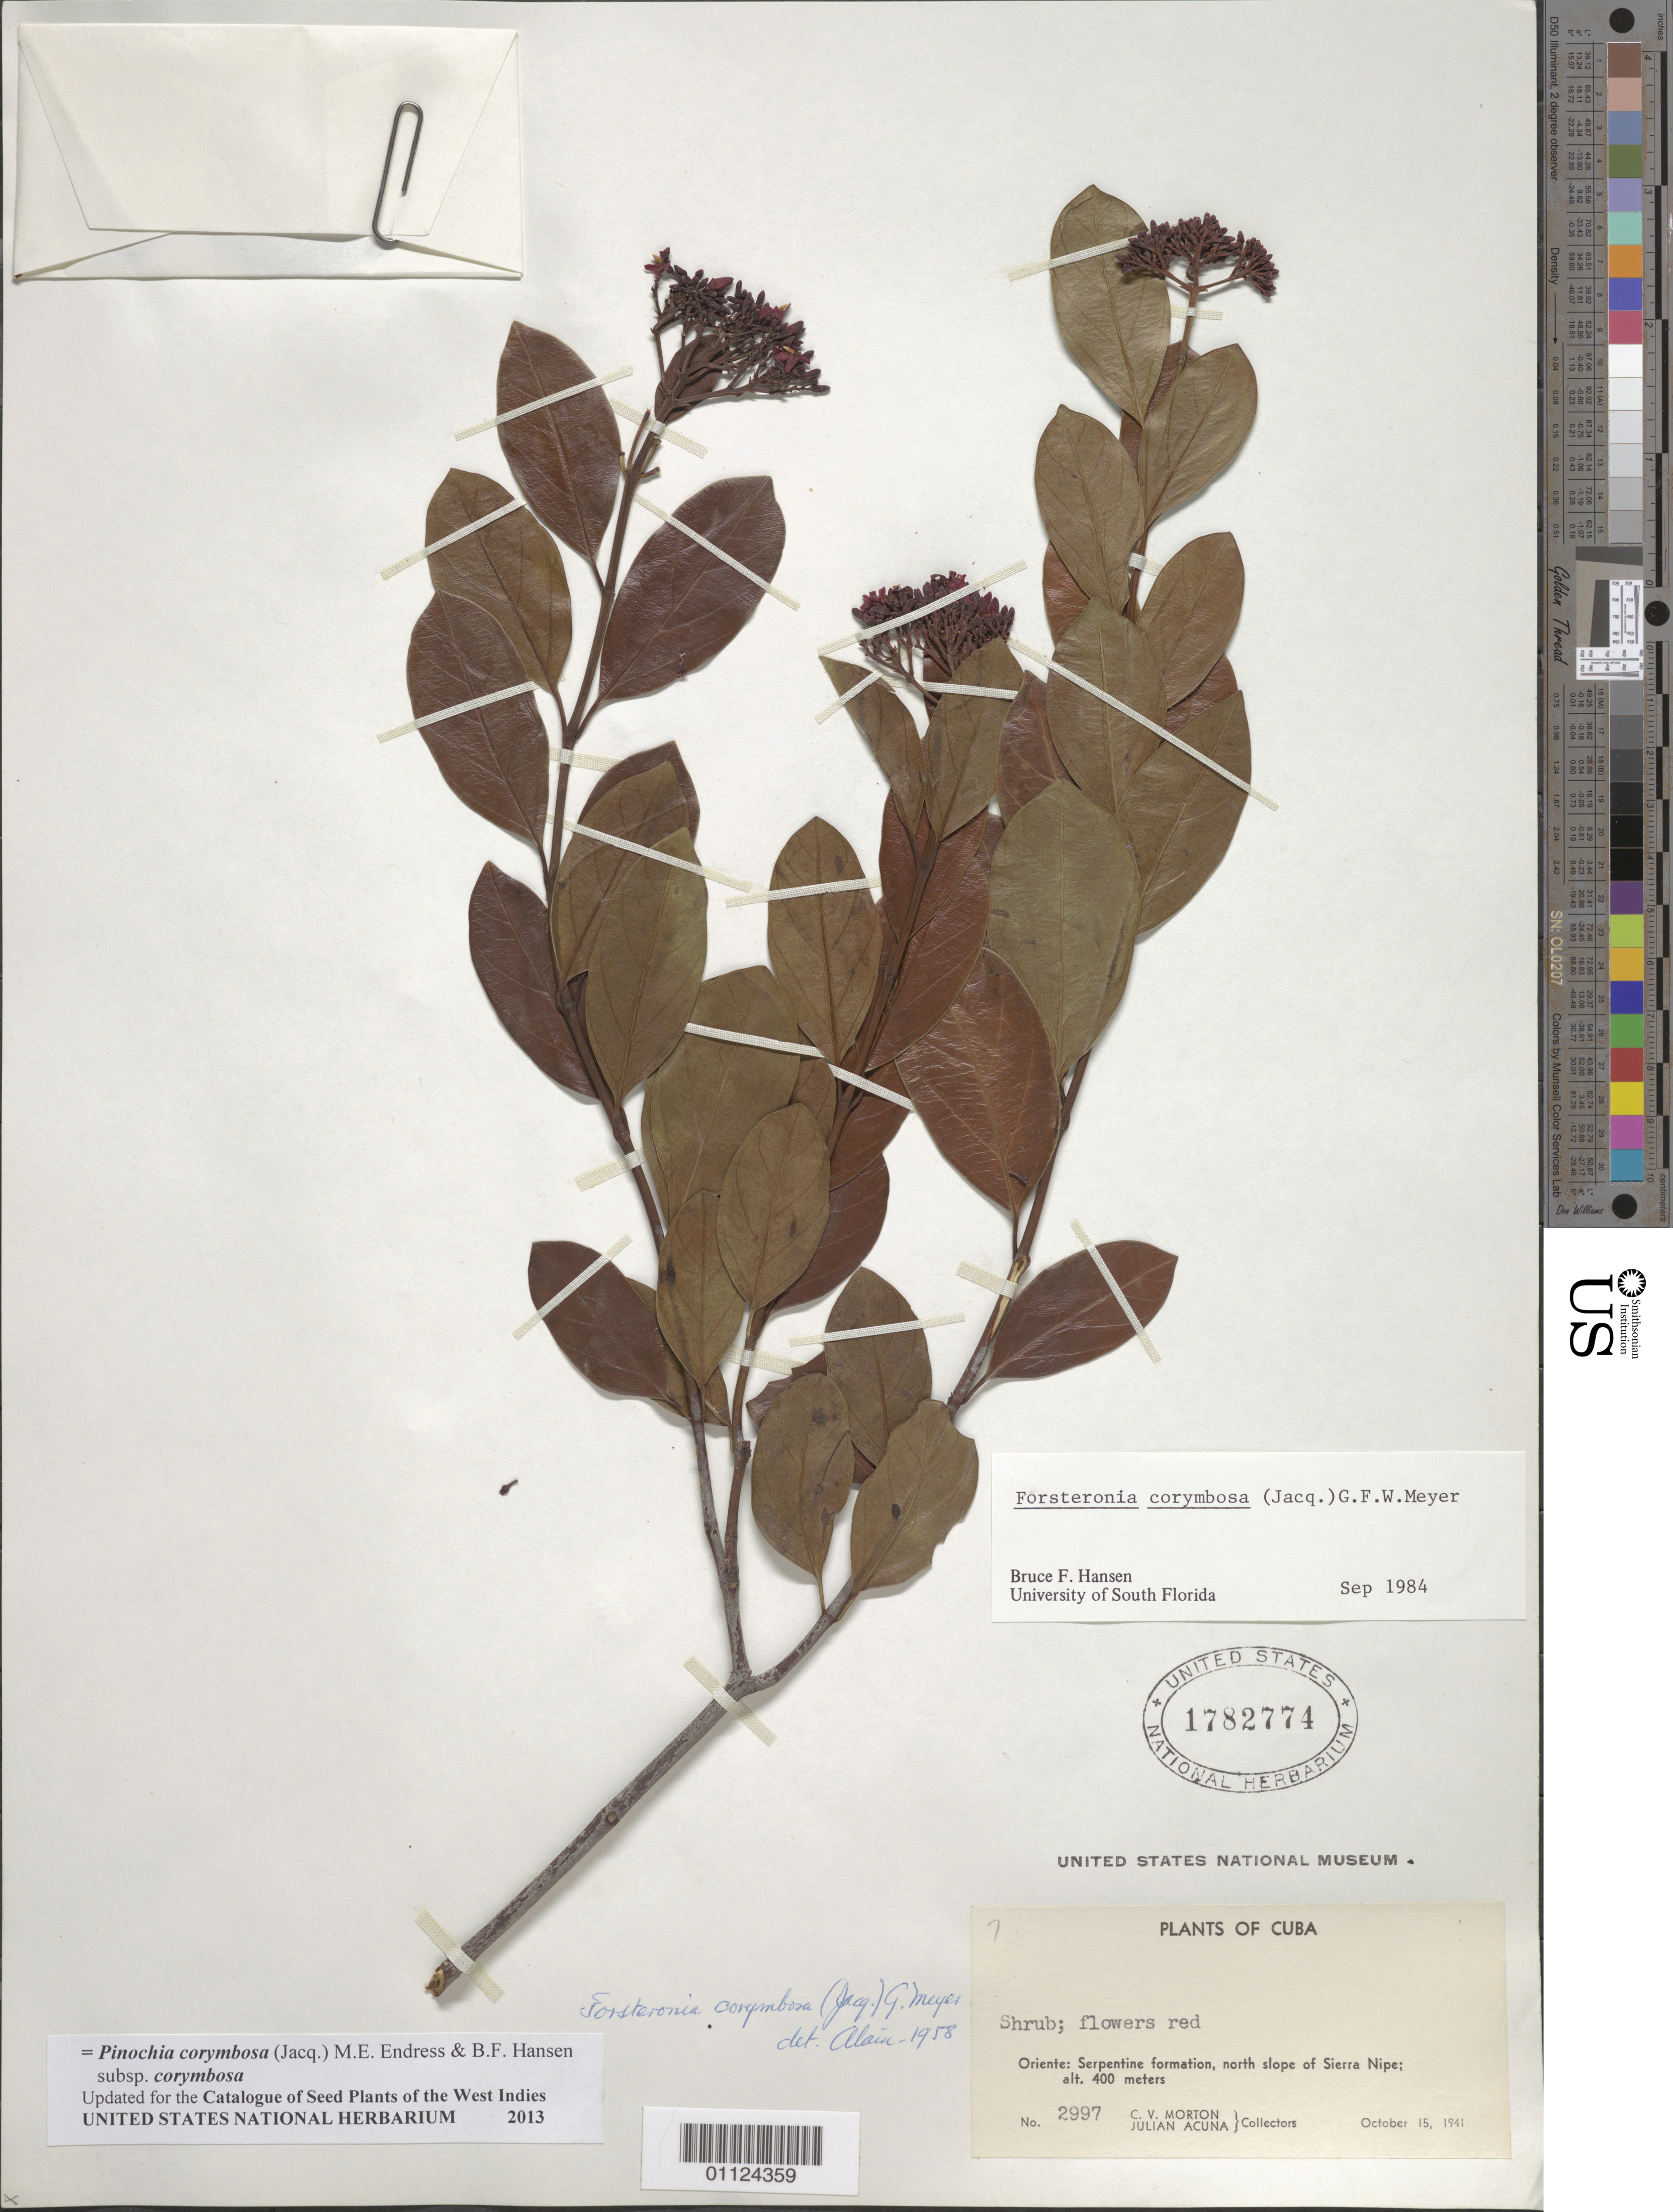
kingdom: Plantae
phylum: Tracheophyta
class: Magnoliopsida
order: Gentianales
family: Apocynaceae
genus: Pinochia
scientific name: Pinochia corymbosa subsp. corymbosa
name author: (Jacq.) M.E. Endress & B.F. Hansen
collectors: C. V. Morton & J. Acuña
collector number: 2997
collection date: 1941-10-15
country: Cuba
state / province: Holguín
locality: Sierra Nipe, north slope.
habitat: Serpentine formation.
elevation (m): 400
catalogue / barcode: US 1782774